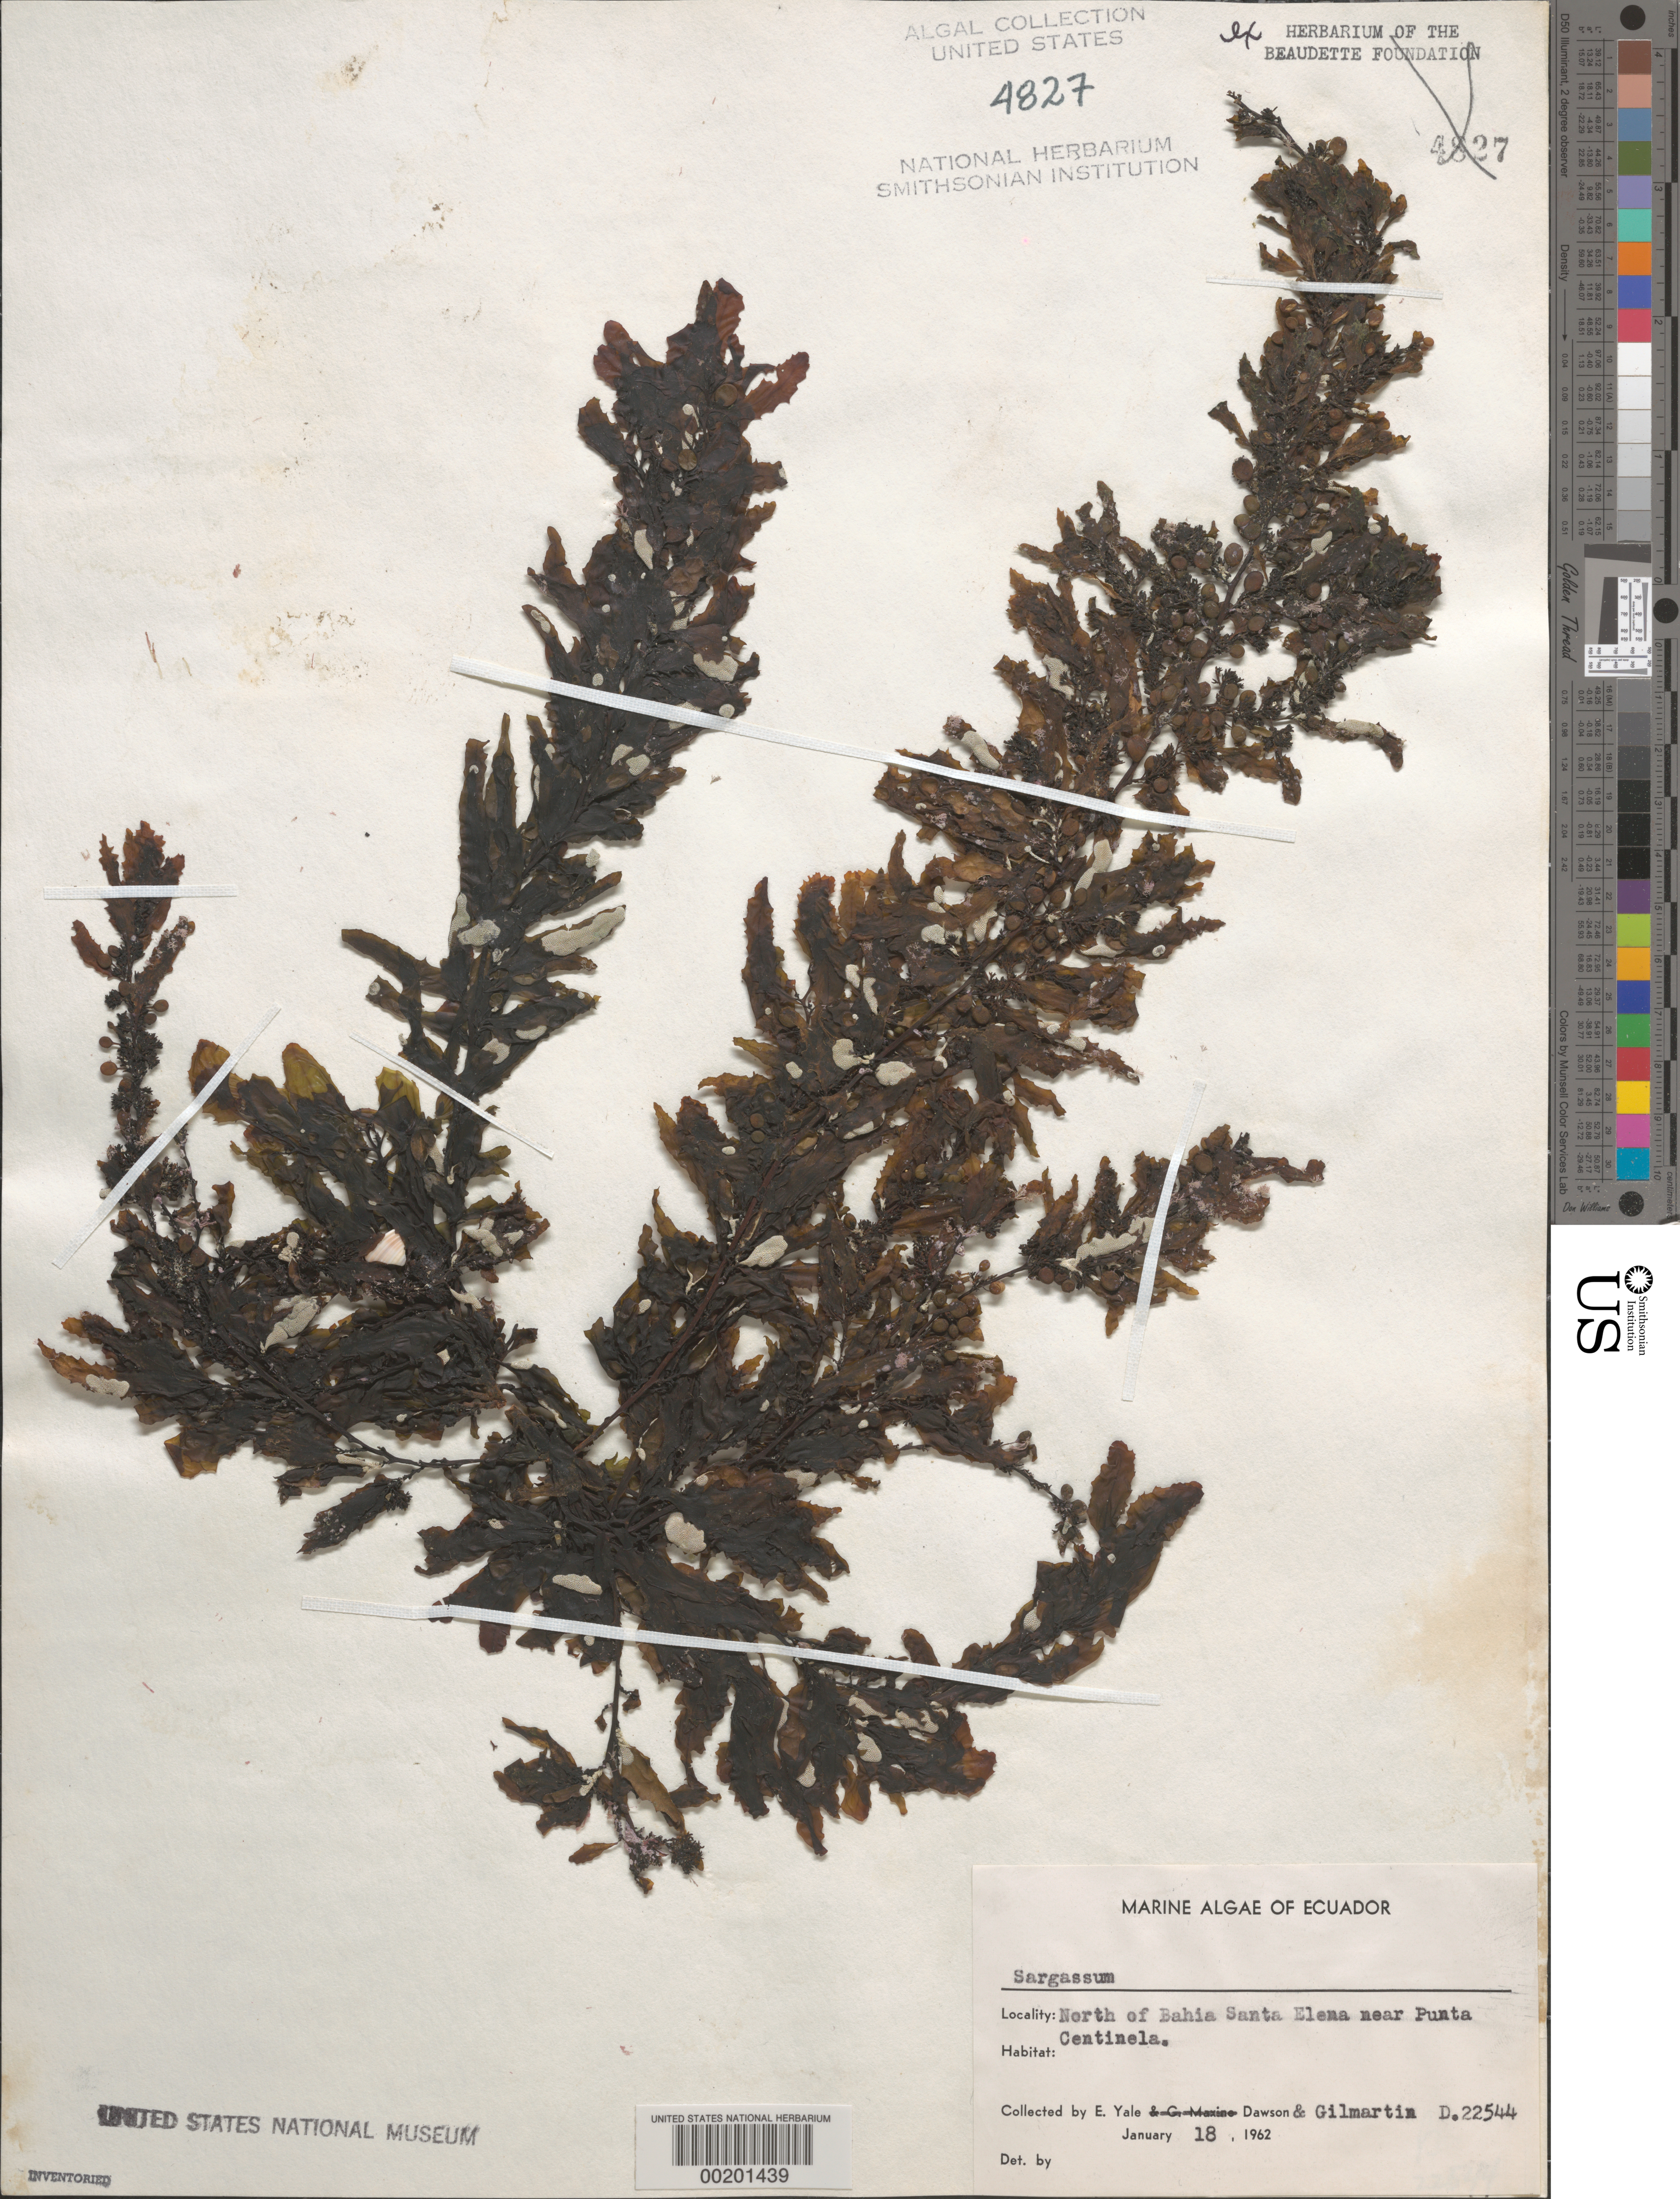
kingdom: Chromista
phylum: Ochrophyta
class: Phaeophyceae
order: Fucales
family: Sargassaceae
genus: Sargassum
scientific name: Sargassum sp.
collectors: E. Y. Dawson & M. Gilmartin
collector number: EYD 22544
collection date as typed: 18 Jan 1962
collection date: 1962-01-18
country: Ecuador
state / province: Guayas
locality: North of Bahia Santa Elena near Punta Centinela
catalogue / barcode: US 4827